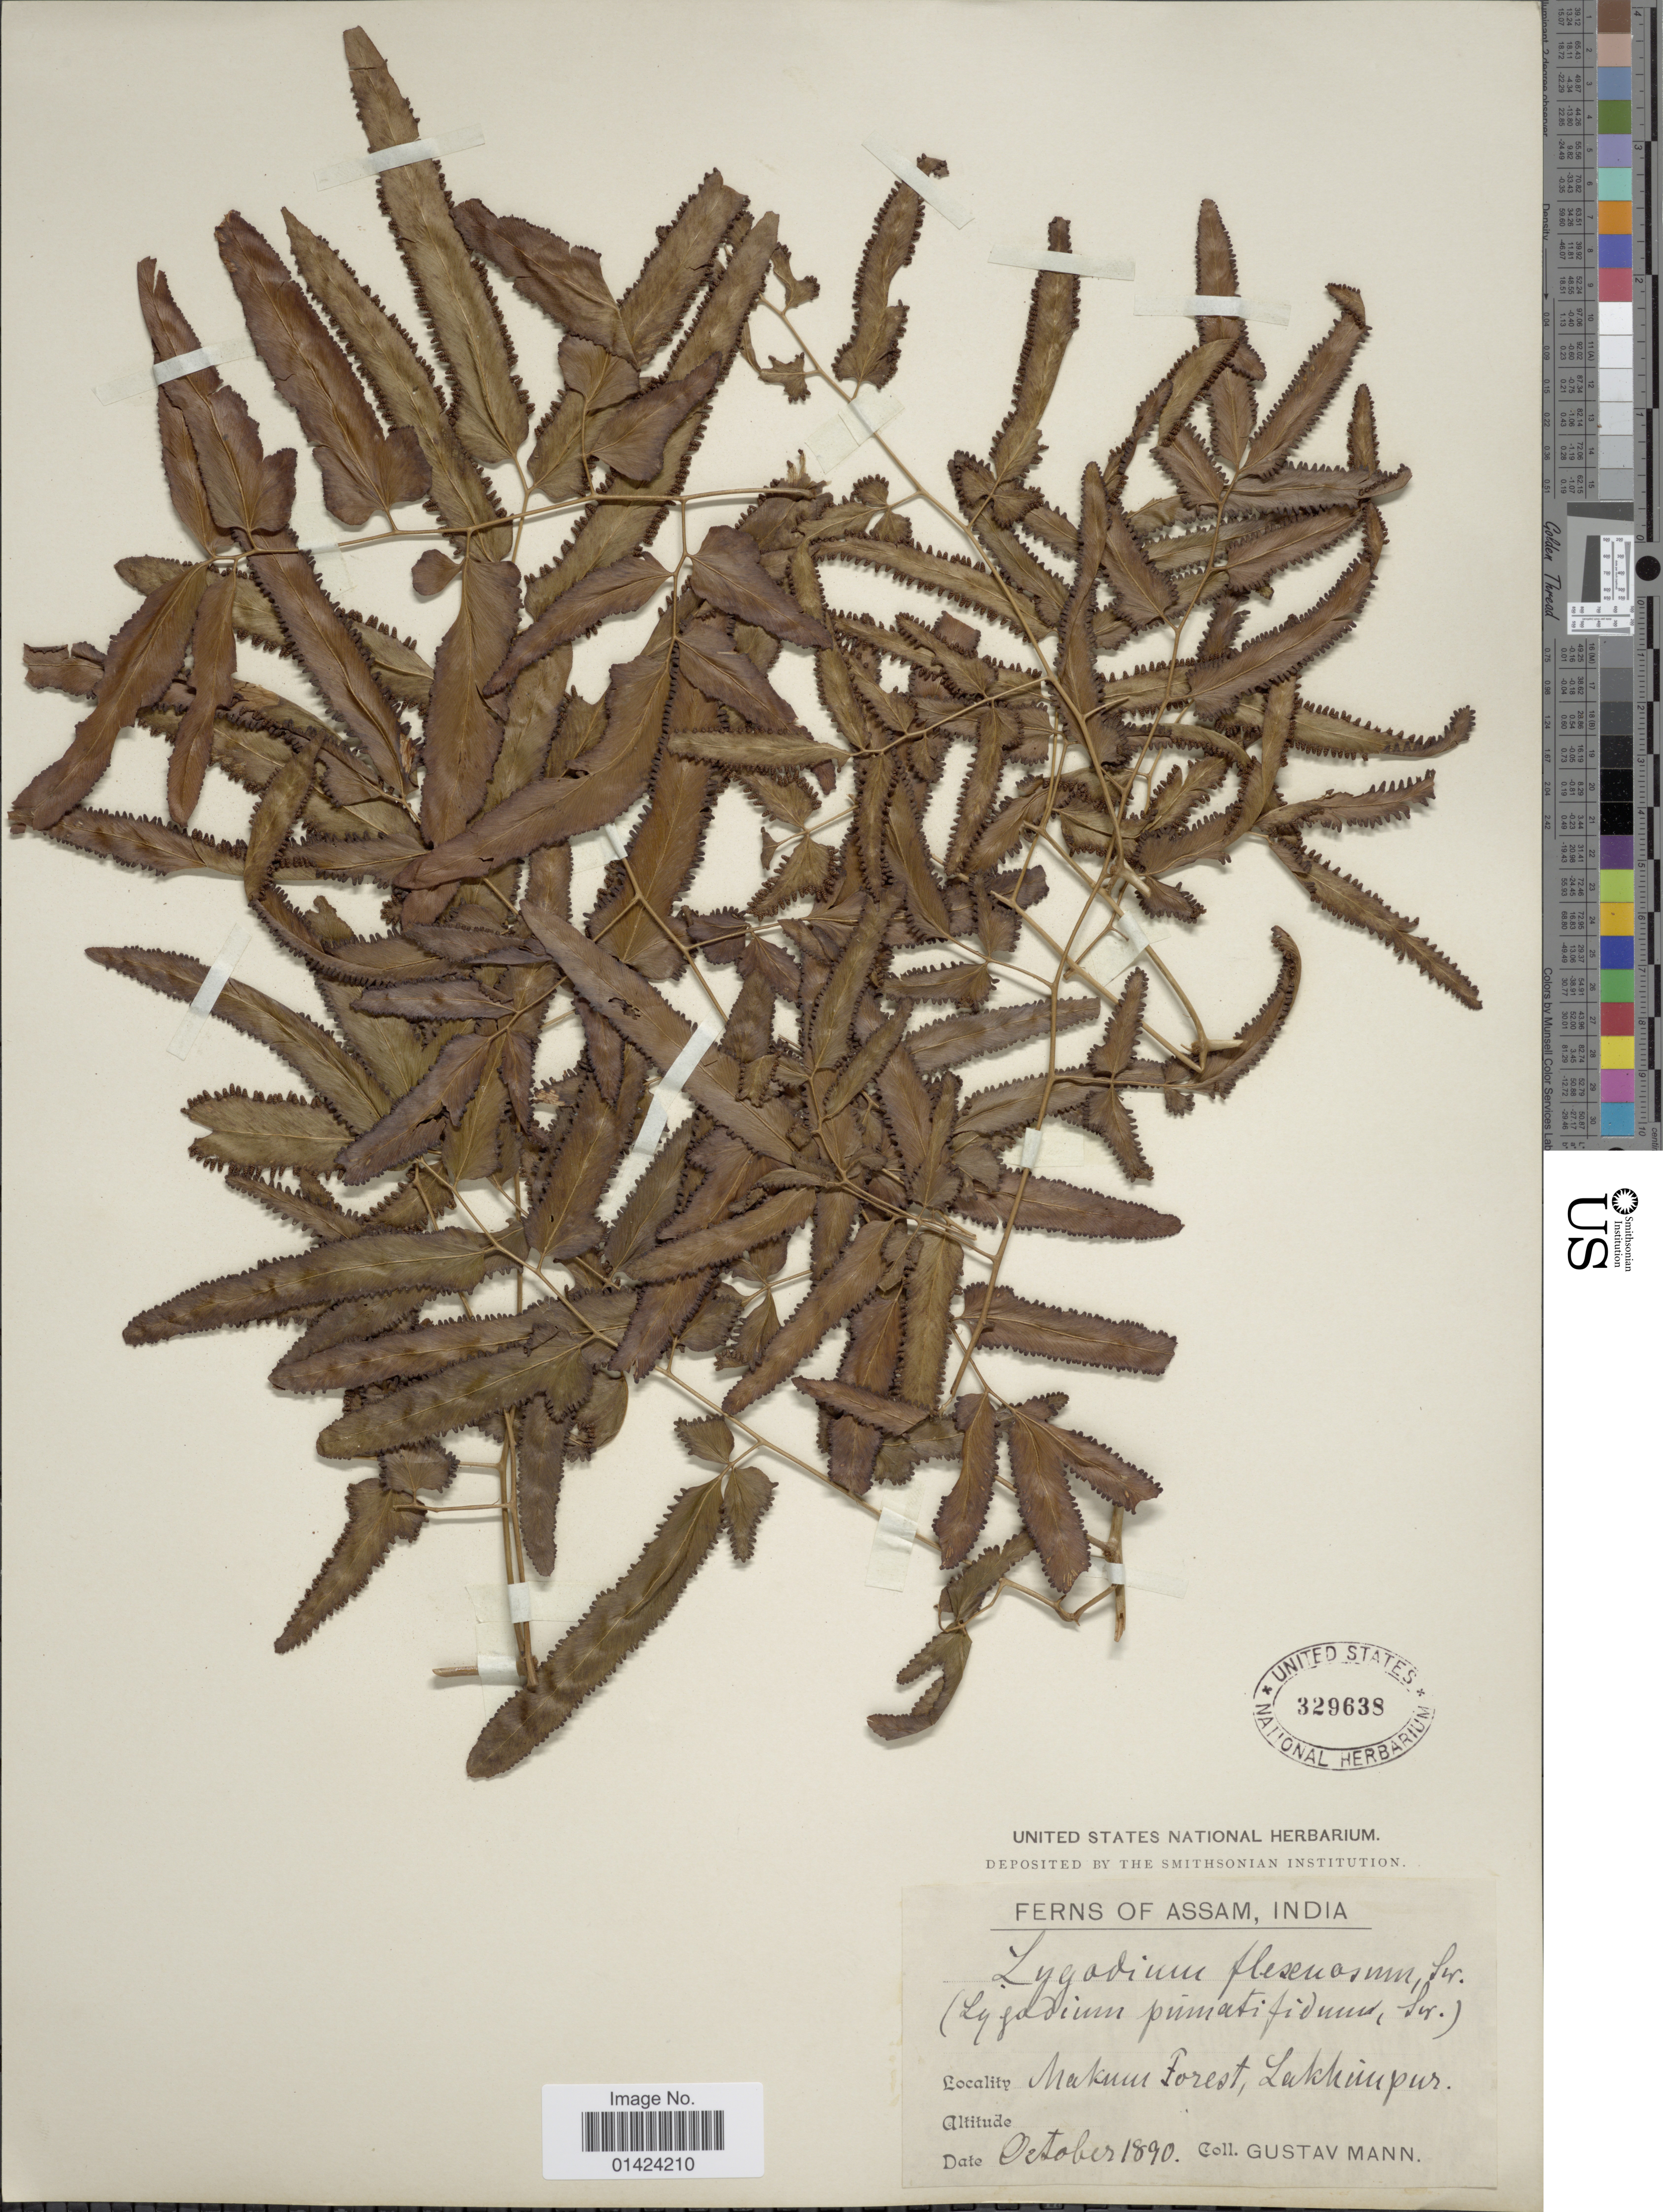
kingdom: Plantae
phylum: Tracheophyta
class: Polypodiopsida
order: Schizaeales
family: Lygodiaceae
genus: Lygodium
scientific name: Lygodium flexuosum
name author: Sw.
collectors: G. Mann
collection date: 1890-10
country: India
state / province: Assam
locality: Makum Forest, Lakhimpur.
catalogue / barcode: US 329638